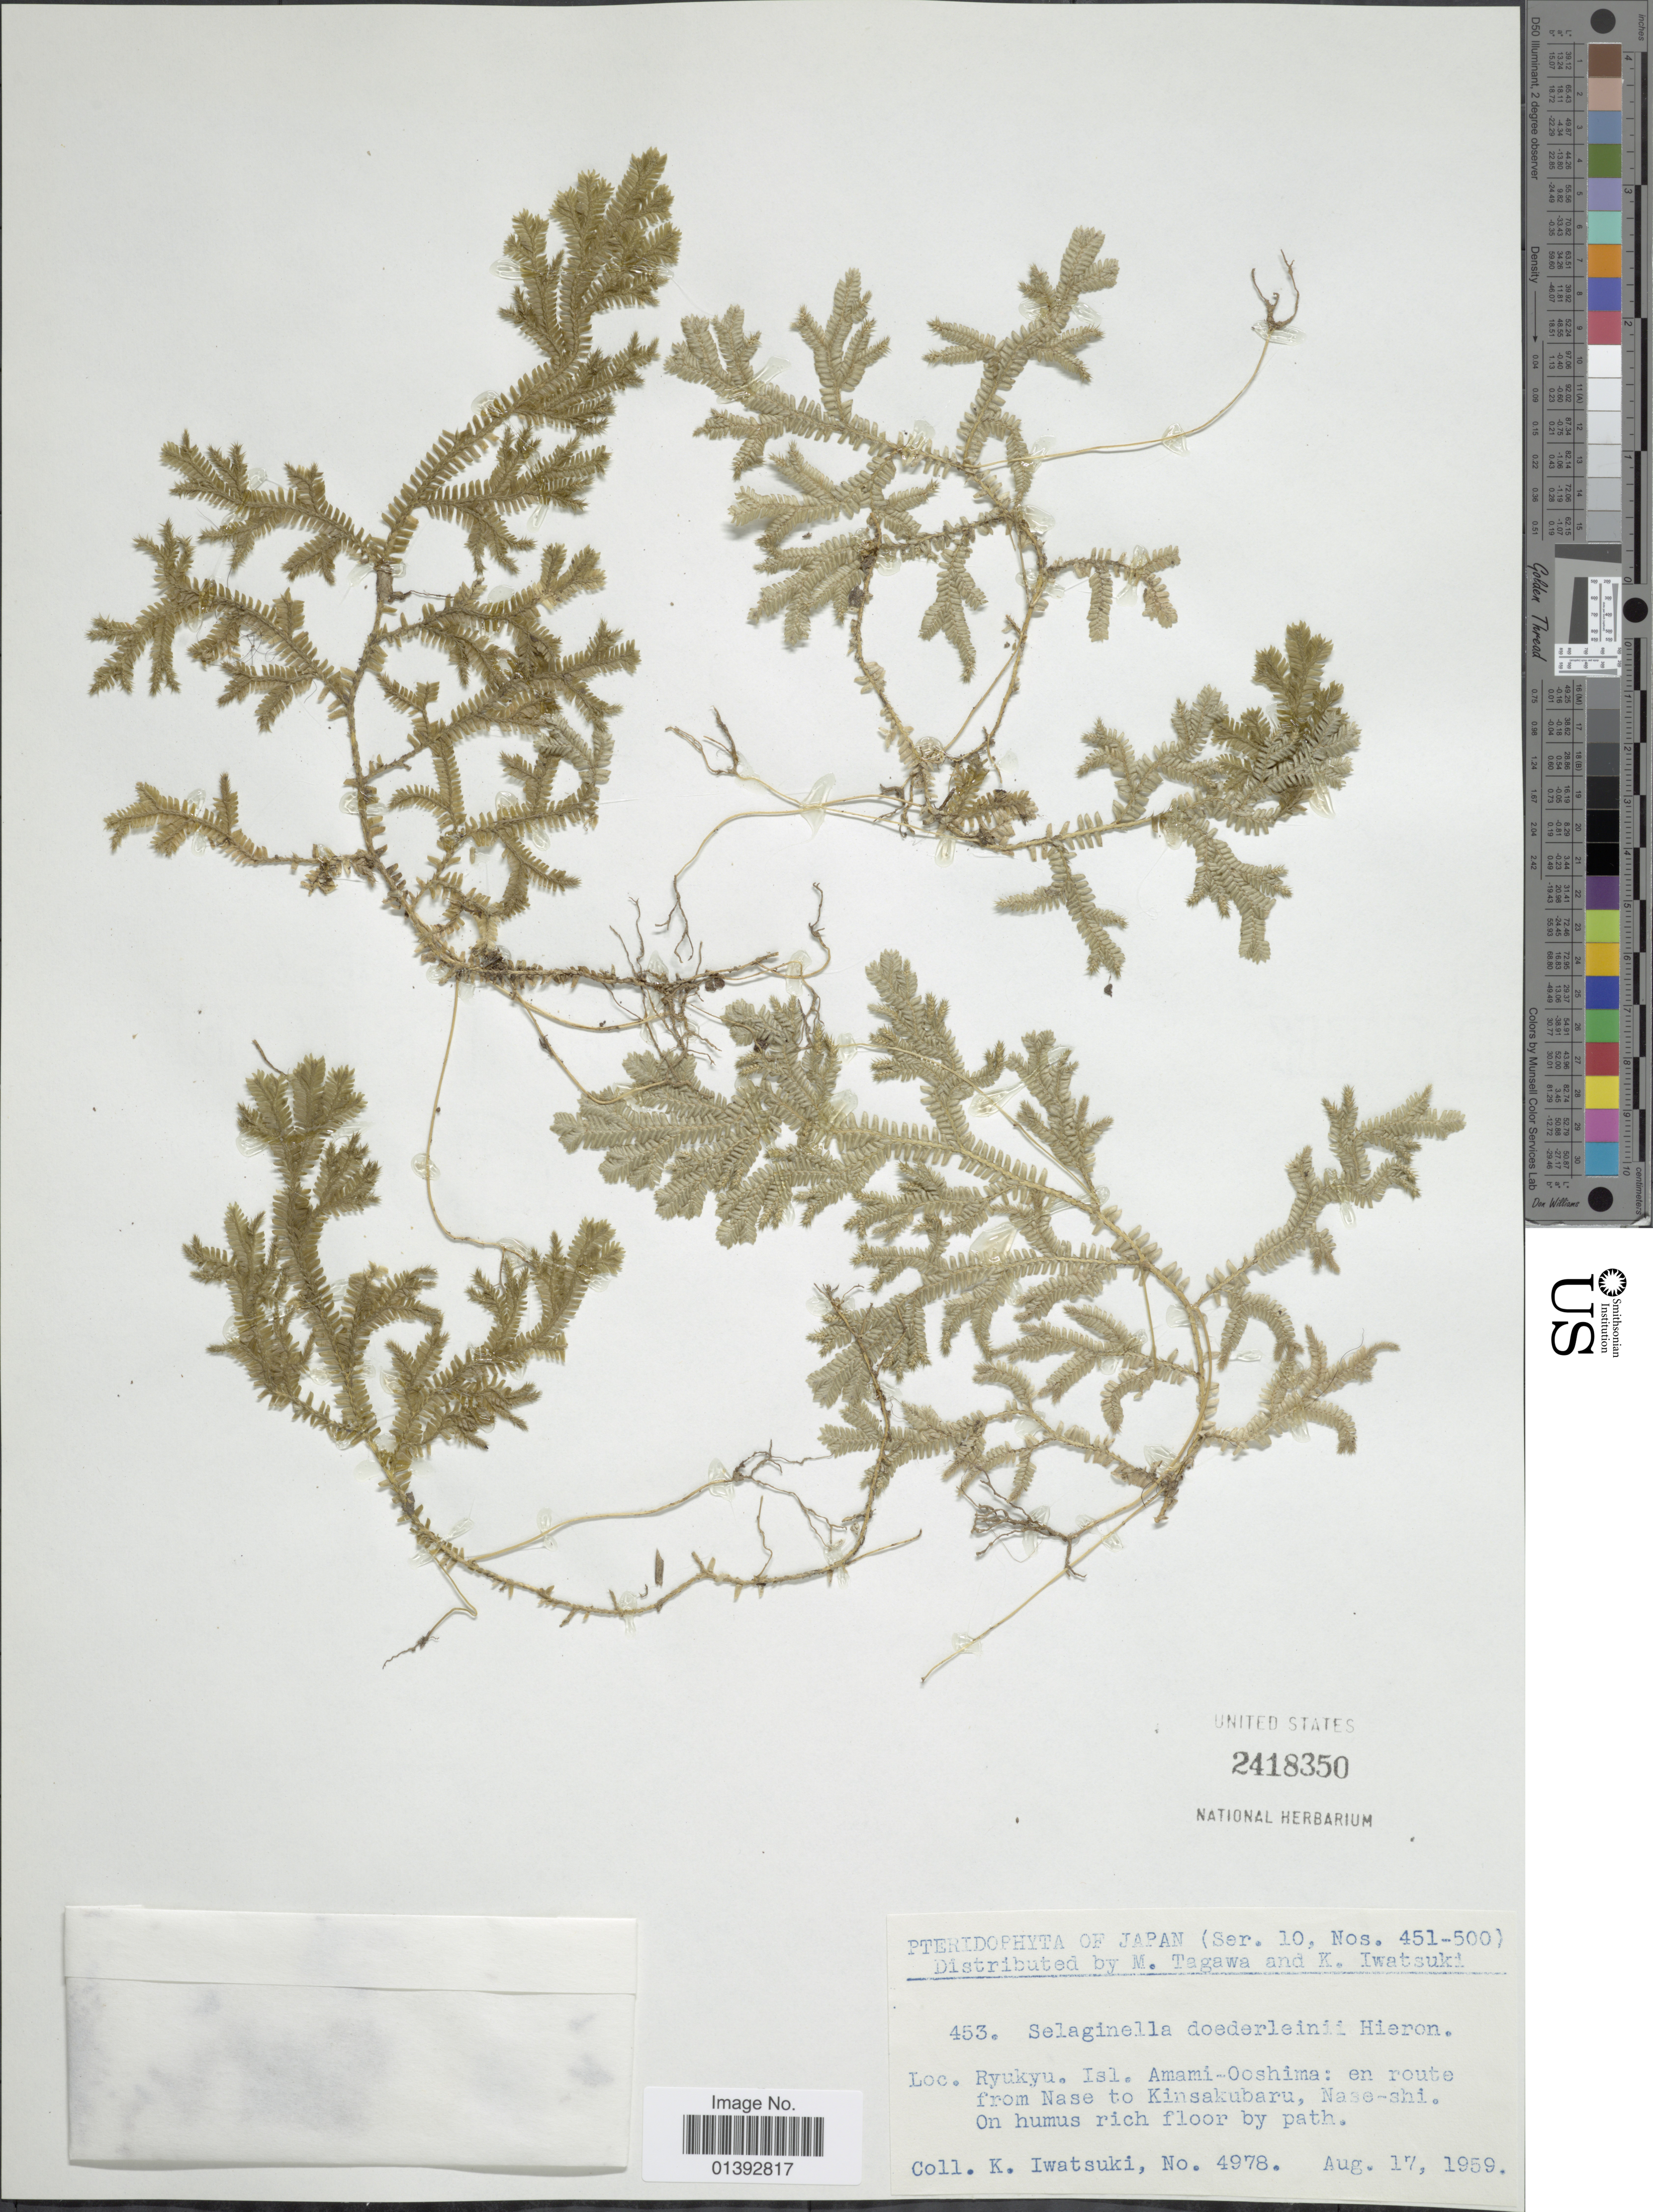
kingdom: Plantae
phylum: Tracheophyta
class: Lycopodiopsida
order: Selaginellales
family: Selaginellaceae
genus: Selaginella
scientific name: Selaginella doederleinii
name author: Hieron.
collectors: K. Iwatsuki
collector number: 4978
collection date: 1959-08-17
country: Japan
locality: Ryukyu, Isl. Amami-Ooshima: en route from Nase to Kinsakubaru, Nase-shi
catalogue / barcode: US 2418350